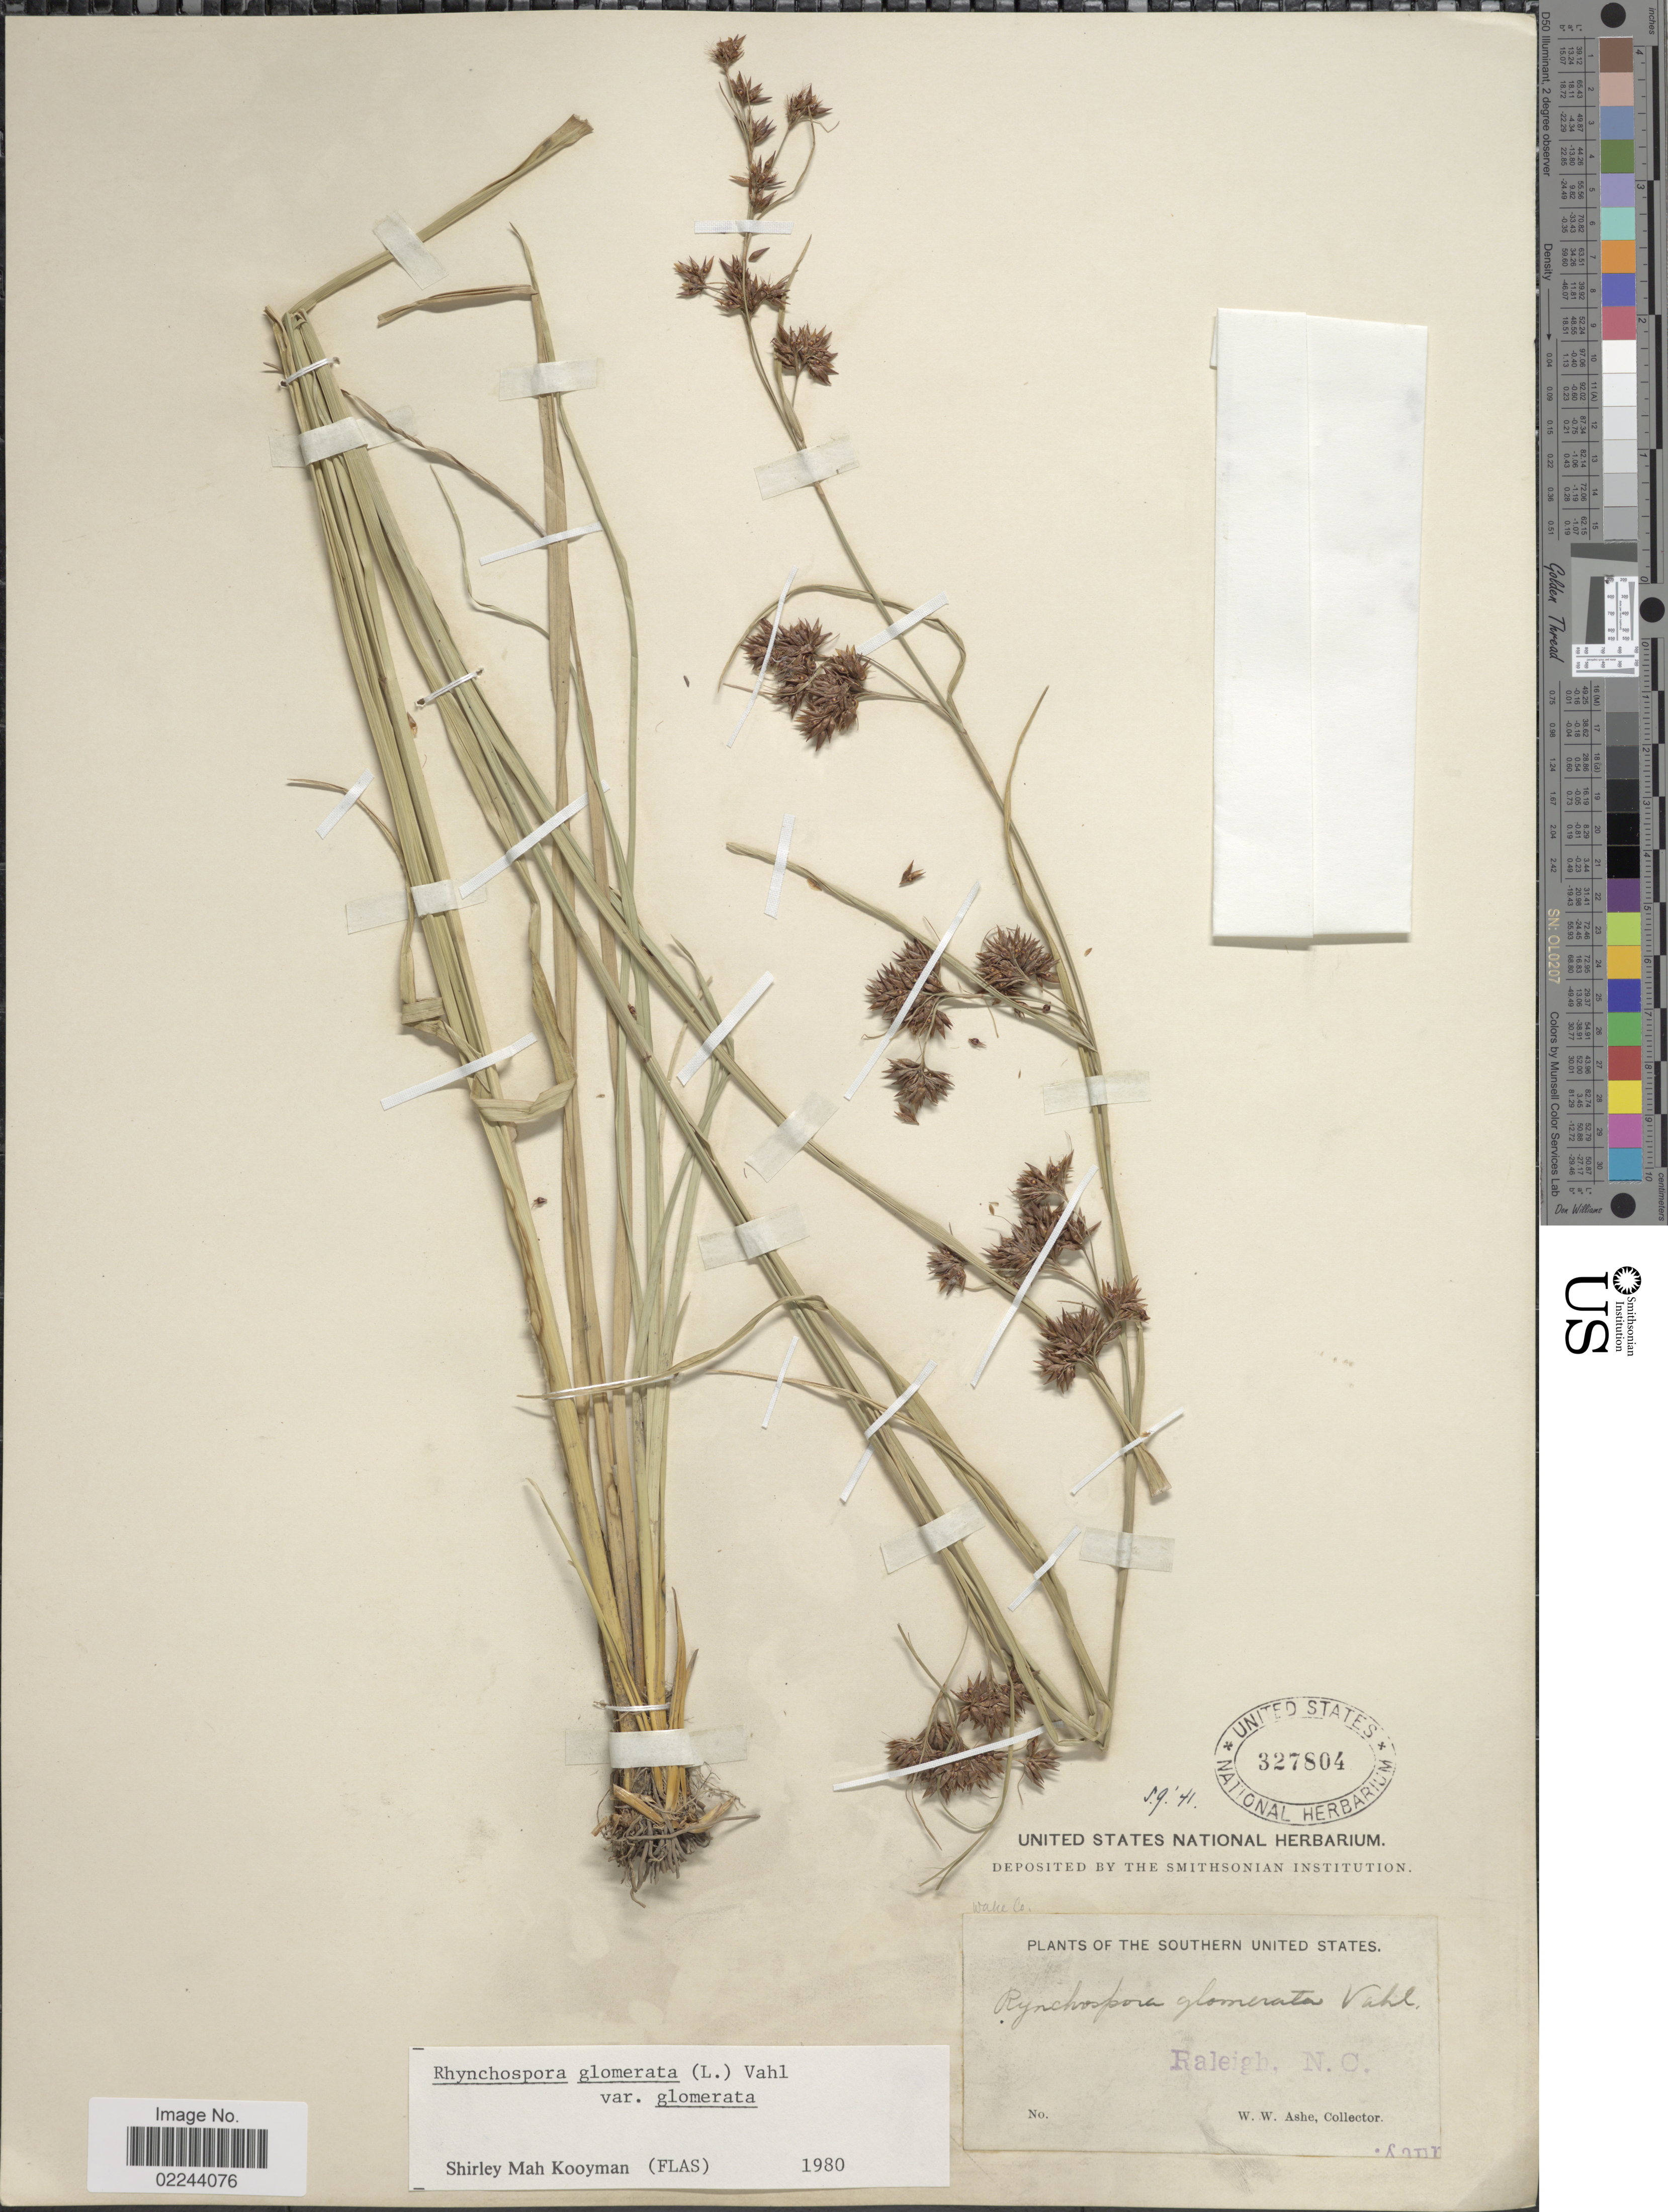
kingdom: Plantae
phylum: Tracheophyta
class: Liliopsida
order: Poales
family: Cyperaceae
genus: Rhynchospora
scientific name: Rhynchospora glomerata var. glomerata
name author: (L.) Vahl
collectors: W. W. Ashe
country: United States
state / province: North Carolina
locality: Raleigh, N.C.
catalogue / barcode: US 327804